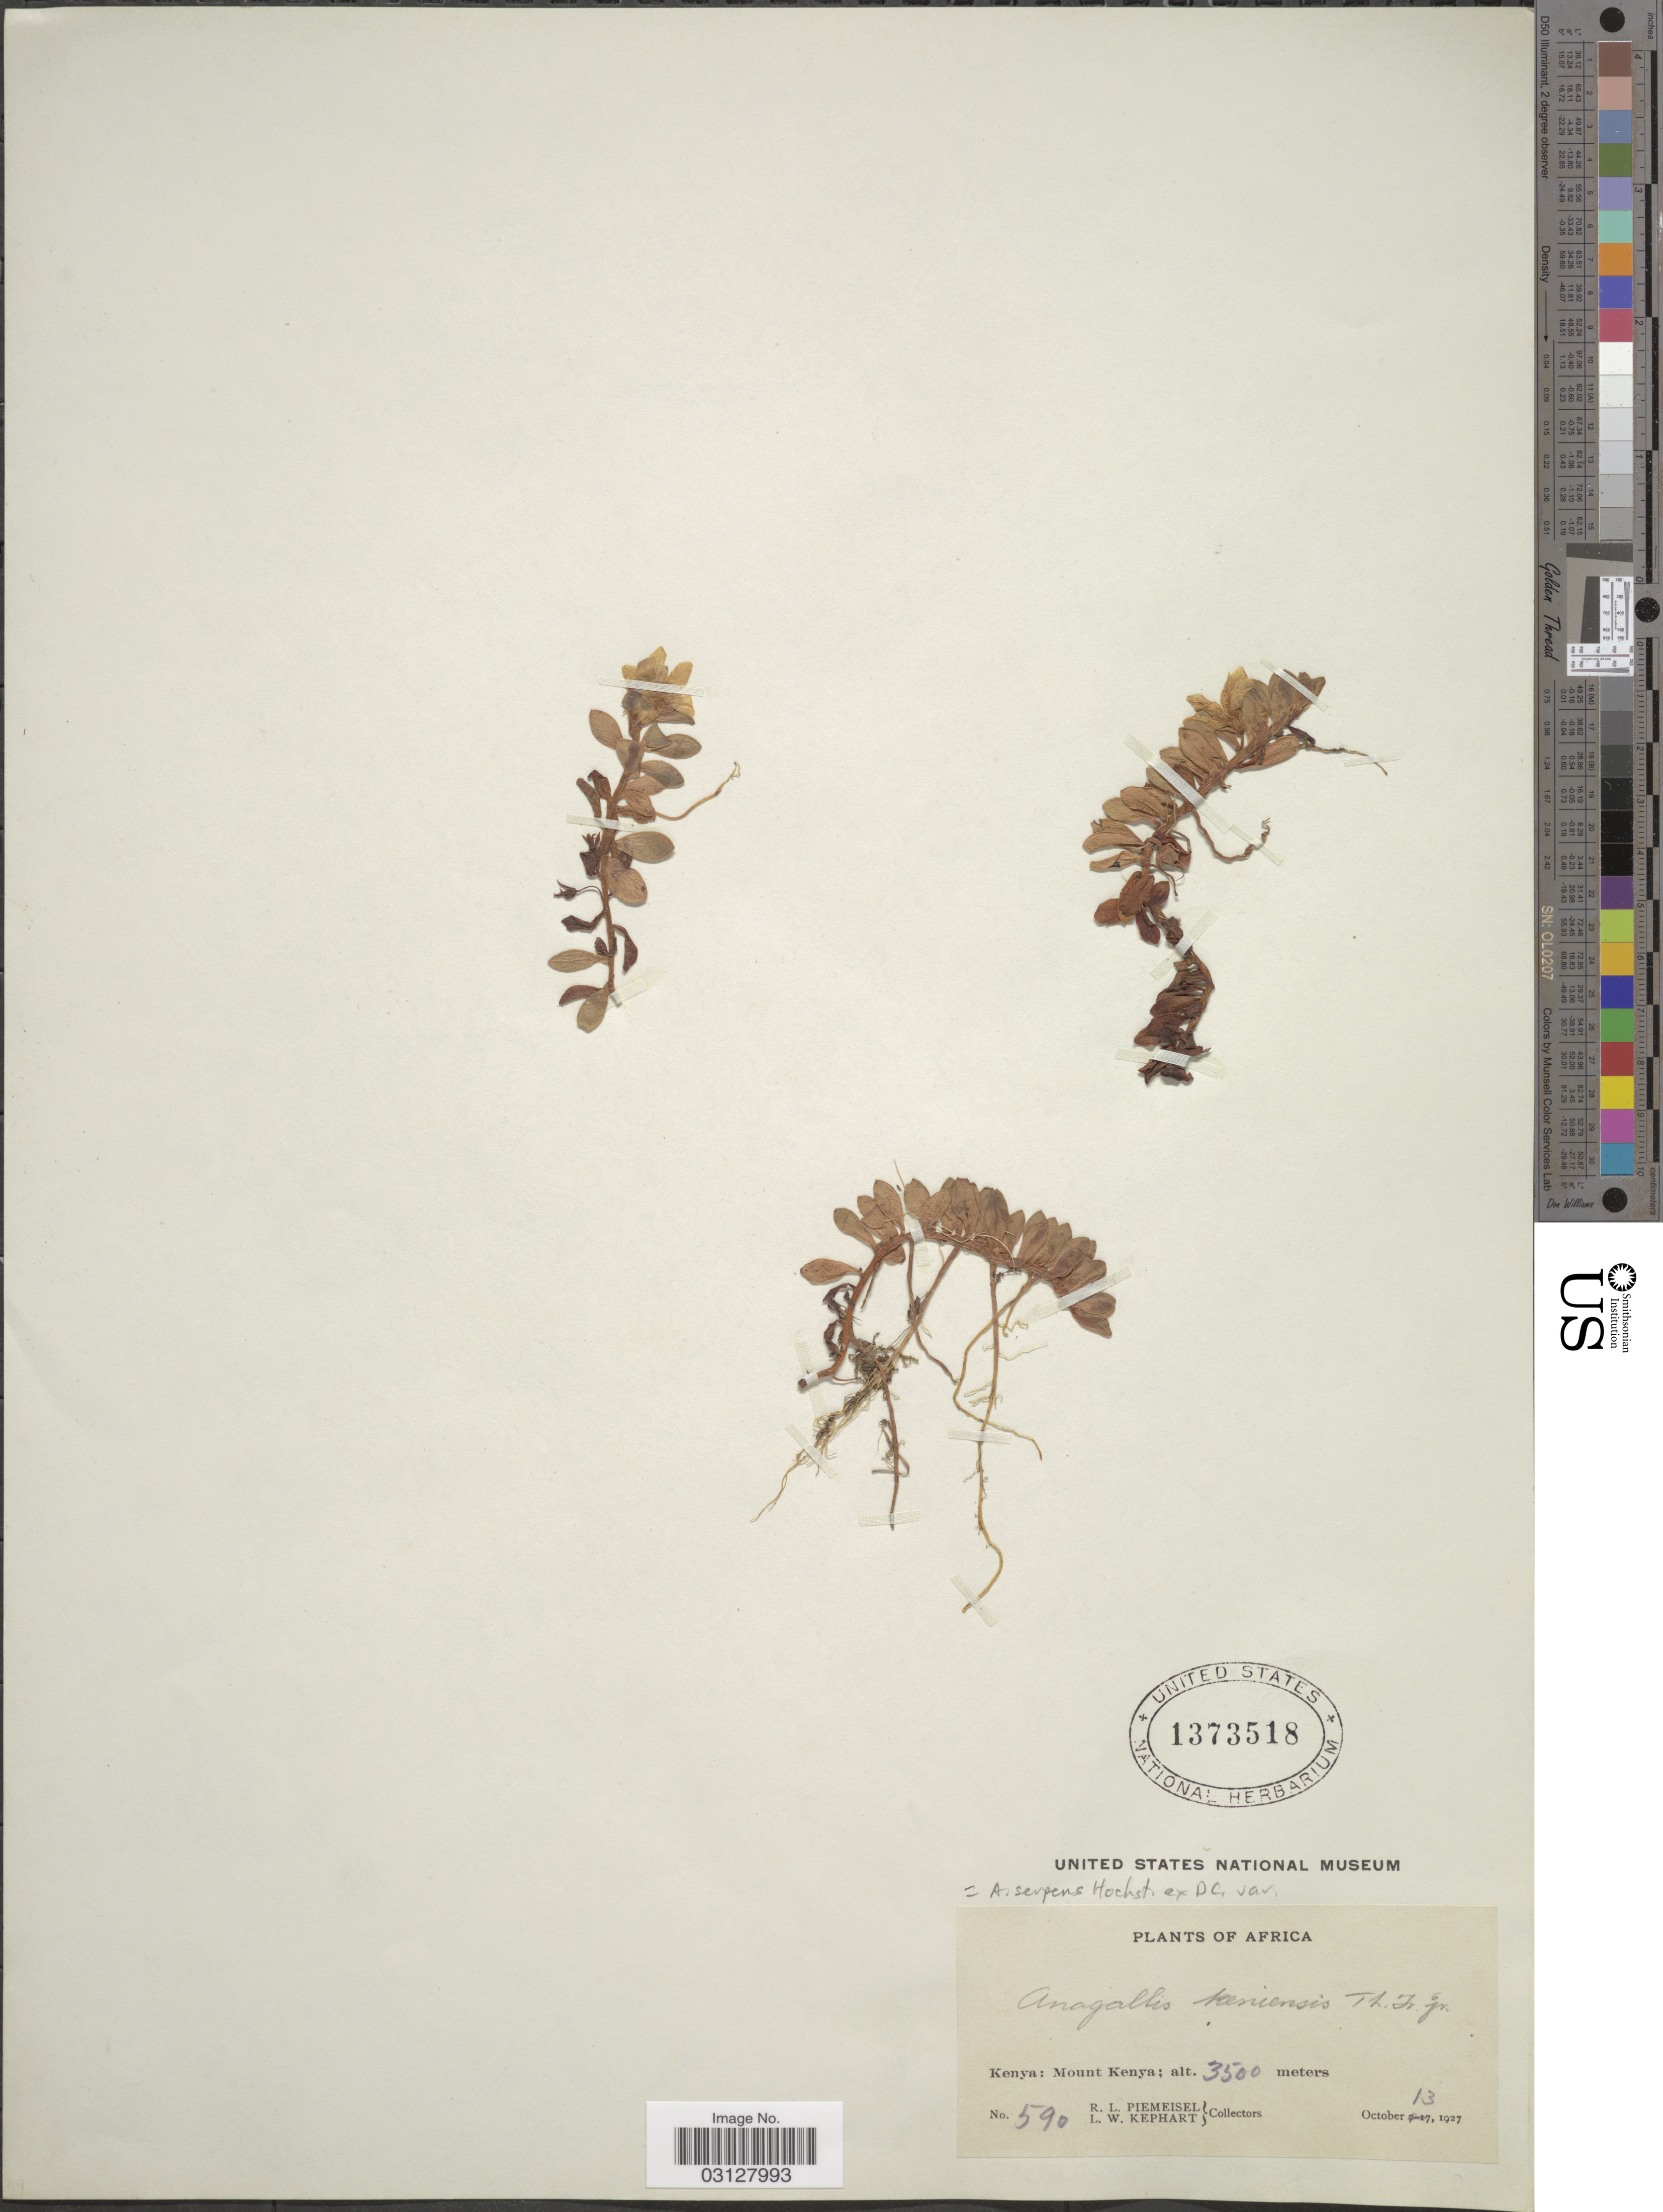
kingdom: Plantae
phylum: Tracheophyta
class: Magnoliopsida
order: Ericales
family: Primulaceae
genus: Anagallis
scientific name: Anagallis serpens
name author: Hochst. ex Duby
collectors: R. L. Piemeisel & L. W. Kephart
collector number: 590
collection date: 1927-10-13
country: Kenya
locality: Mount Kenya.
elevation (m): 3500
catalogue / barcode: US 1373518